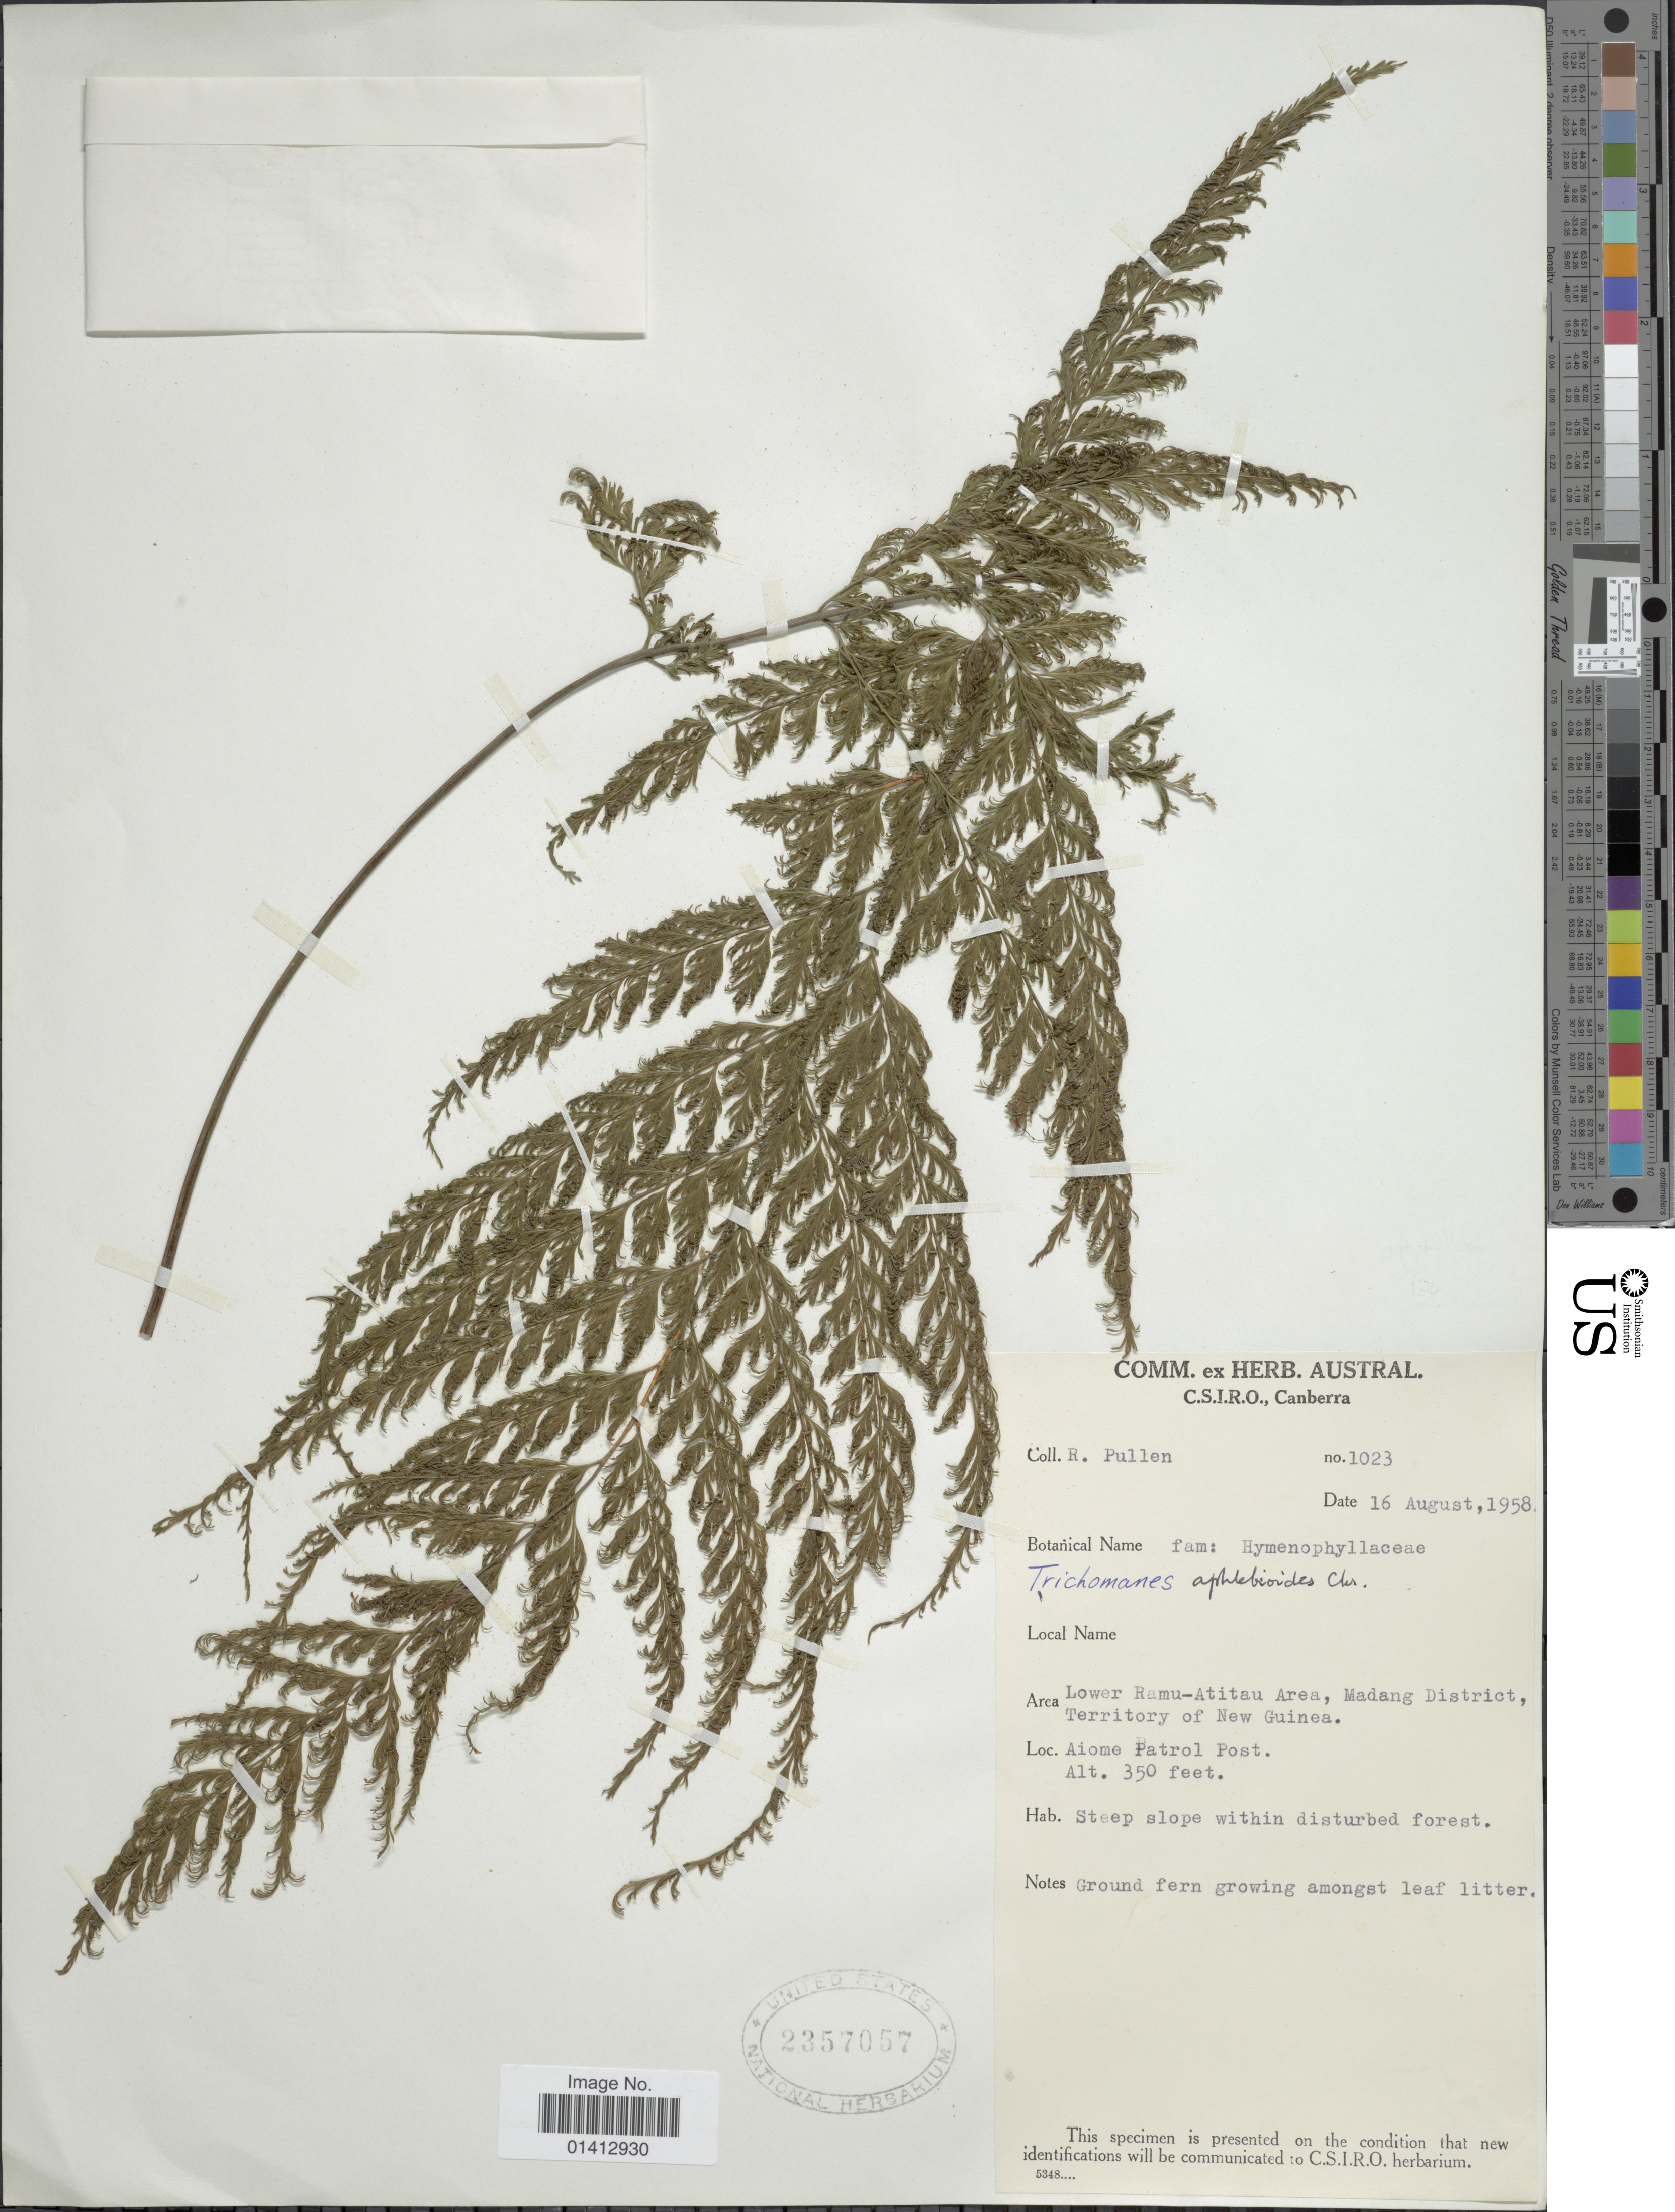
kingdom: Plantae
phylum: Tracheophyta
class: Polypodiopsida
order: Hymenophyllales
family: Hymenophyllaceae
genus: Crepidomanes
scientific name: Crepidomanes aphlebioides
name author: (Christ) I.M. Turner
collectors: R. Pullen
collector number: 1023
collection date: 1958-08-16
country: Papua New Guinea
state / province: Madang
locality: Lower Ramu-Atitau Area, Madang District, Territory of New Guinea, Aiome Patrol Post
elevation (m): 107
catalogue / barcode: US 2357057